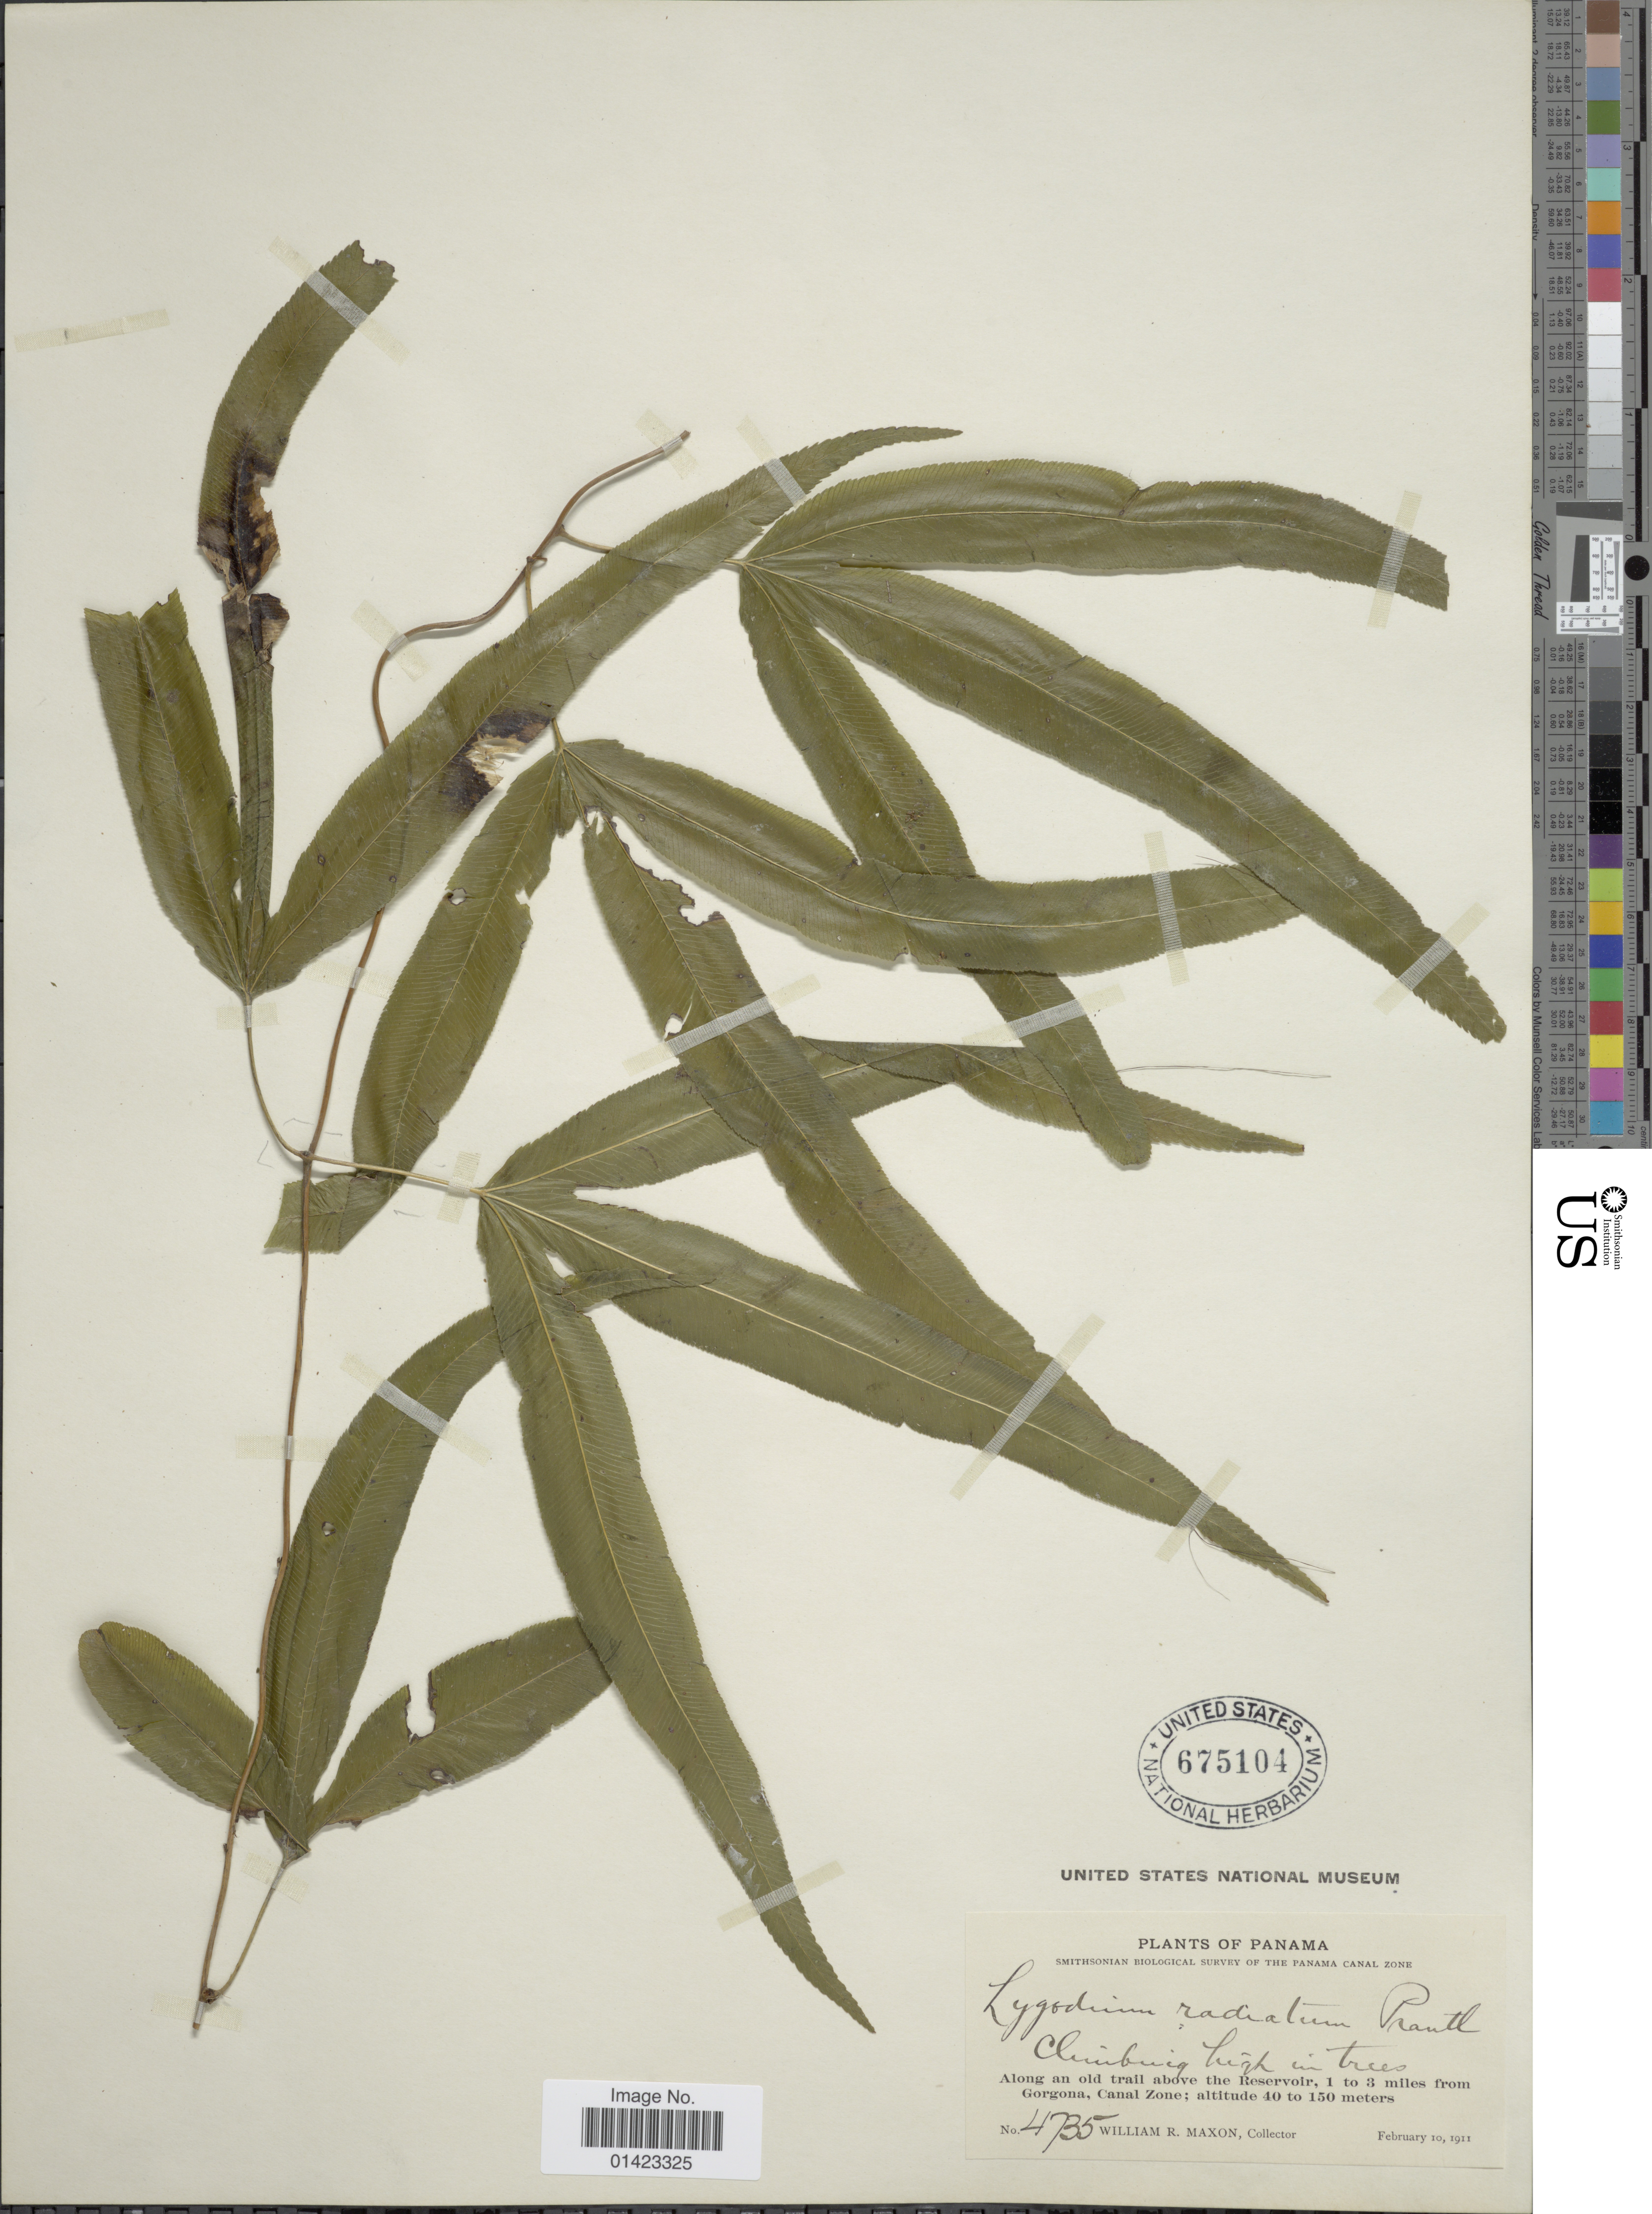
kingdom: Plantae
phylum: Tracheophyta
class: Polypodiopsida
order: Schizaeales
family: Lygodiaceae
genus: Lygodium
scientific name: Lygodium radiatum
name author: Prantl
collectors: W. R. Maxon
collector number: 4735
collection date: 1911-02-10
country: Panama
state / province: Colón / Panamá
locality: Along an old trail above the Reservoir, 1-3miles from Gorgona, Canal Zone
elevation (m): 40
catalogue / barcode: US 675104